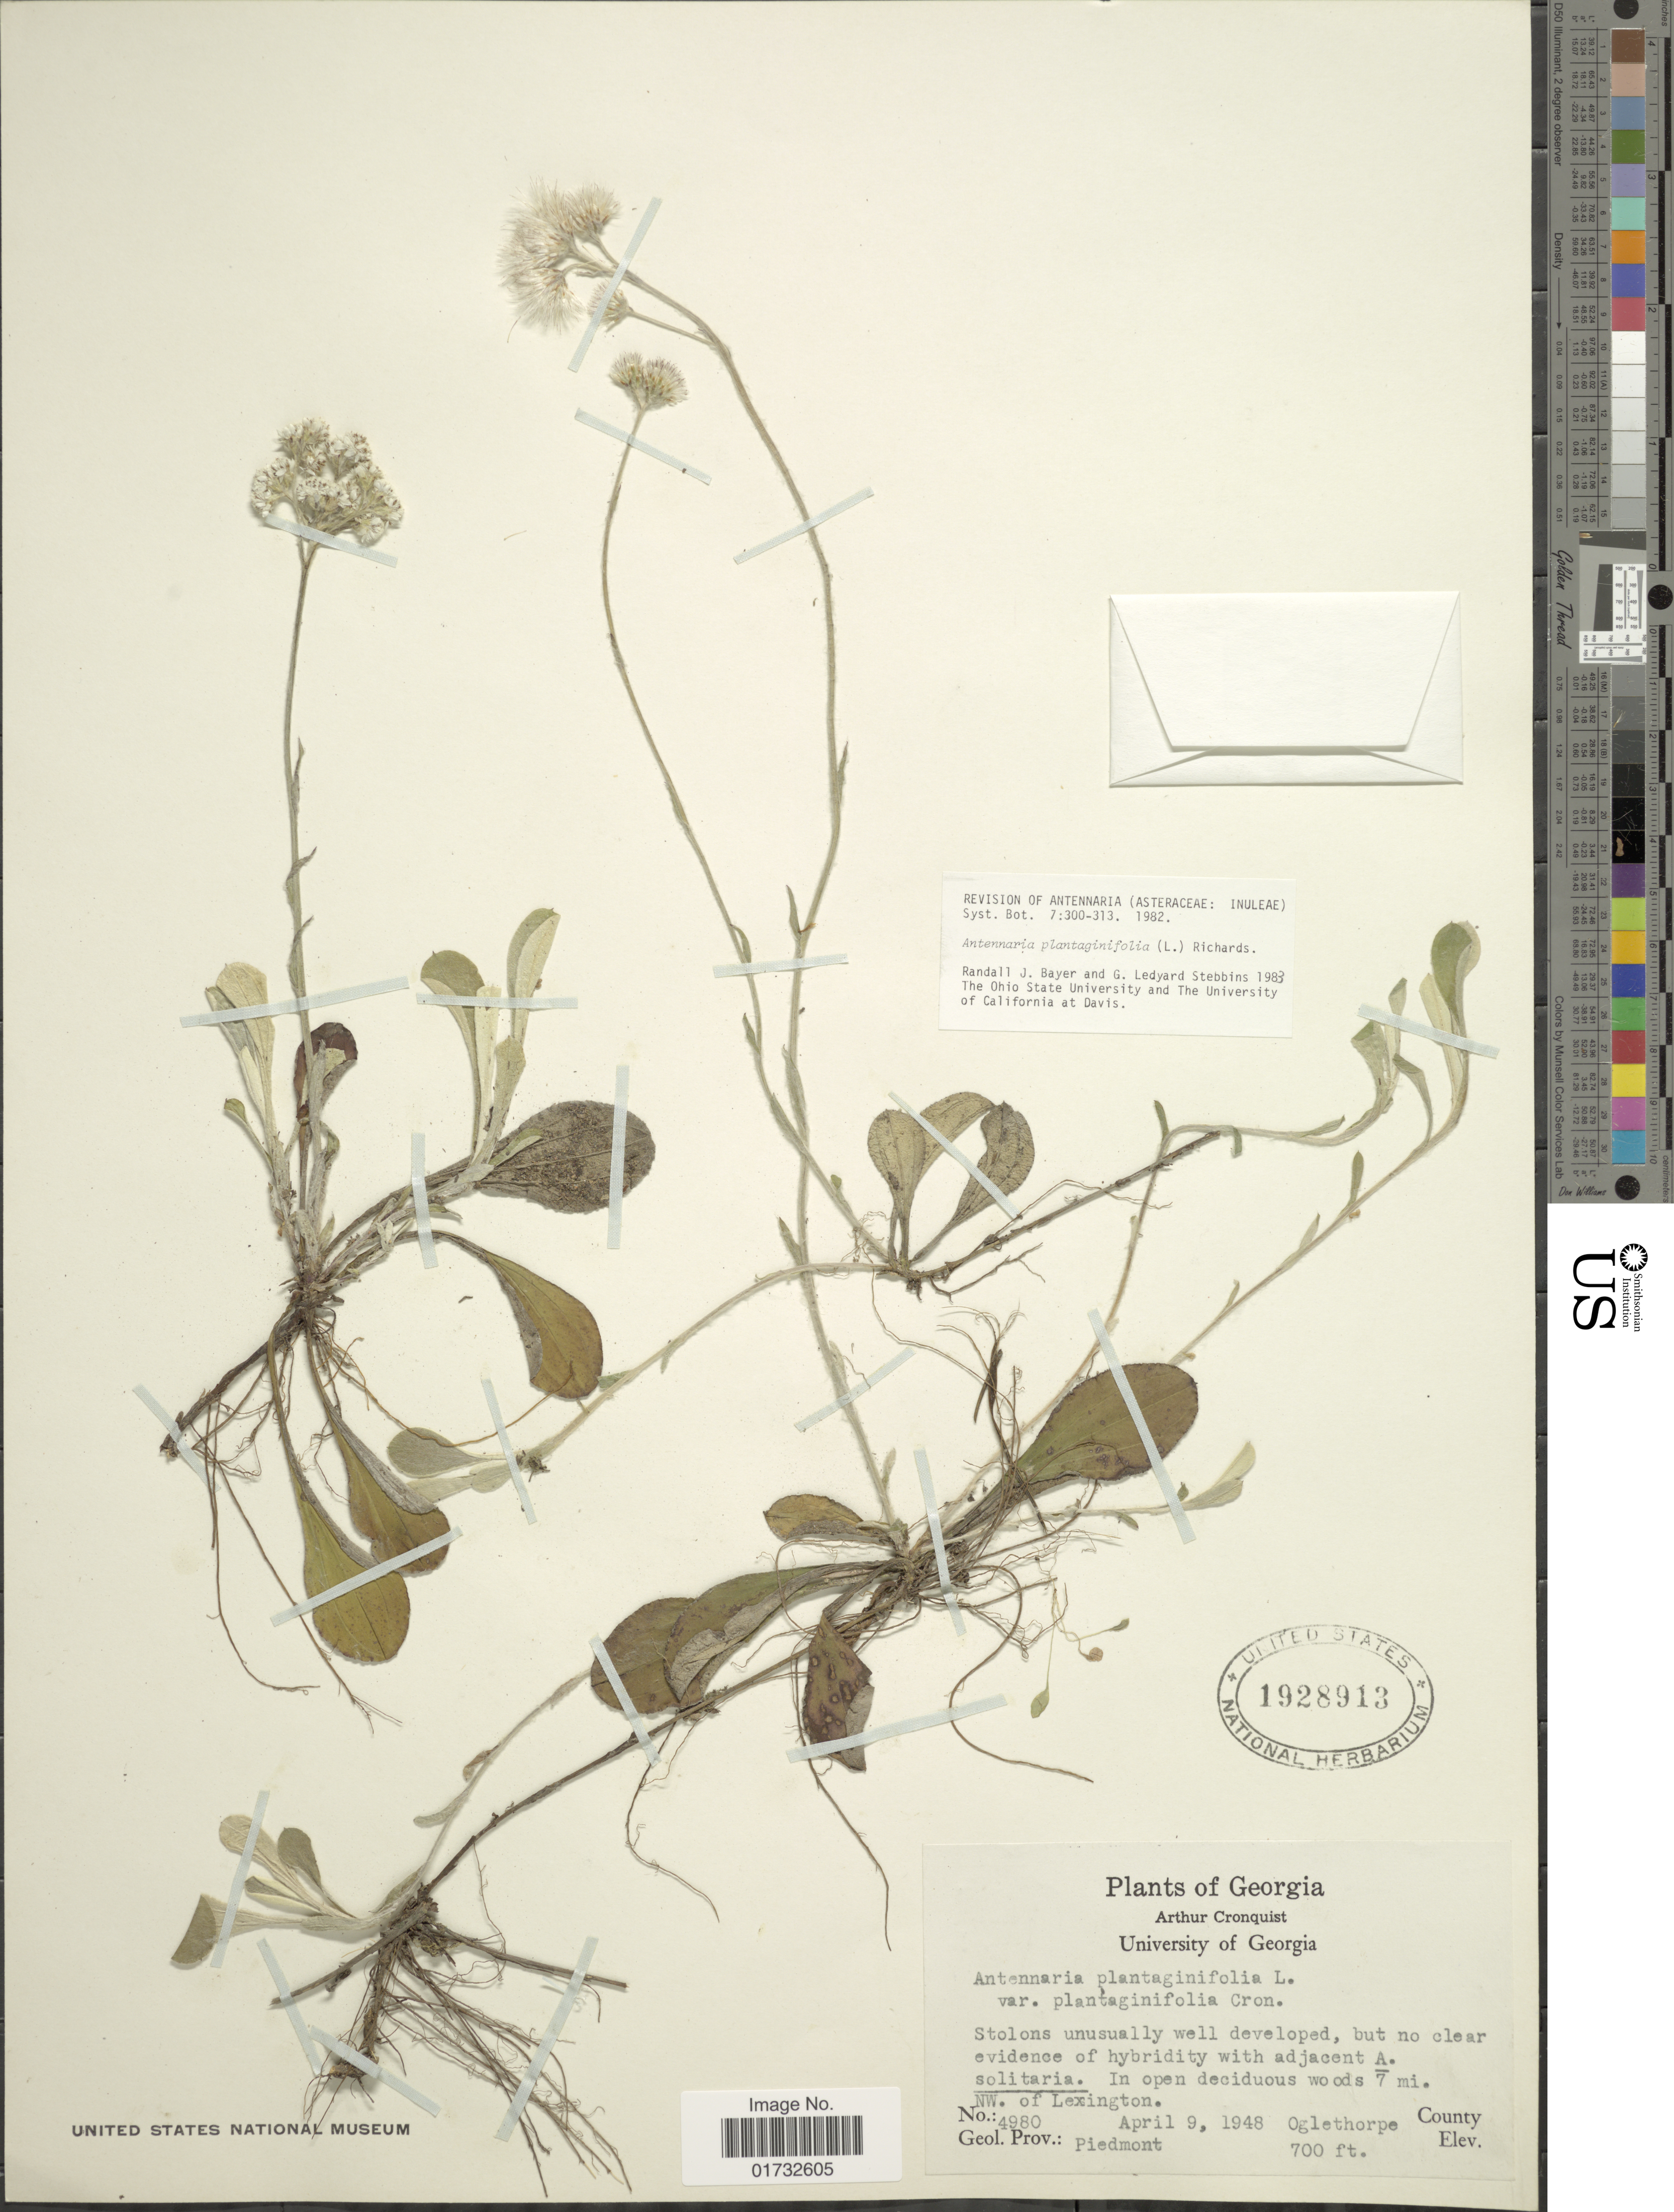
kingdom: Plantae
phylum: Tracheophyta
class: Magnoliopsida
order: Asterales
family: Asteraceae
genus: Antennaria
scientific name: Antennaria plantaginifolia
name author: (L.) Richardson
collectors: A. J. Cronquist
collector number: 4980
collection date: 1948-04-09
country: United States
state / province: Georgia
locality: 7 mi. NW. of Lexington. Oglethorpe County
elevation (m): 213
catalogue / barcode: US 1928913